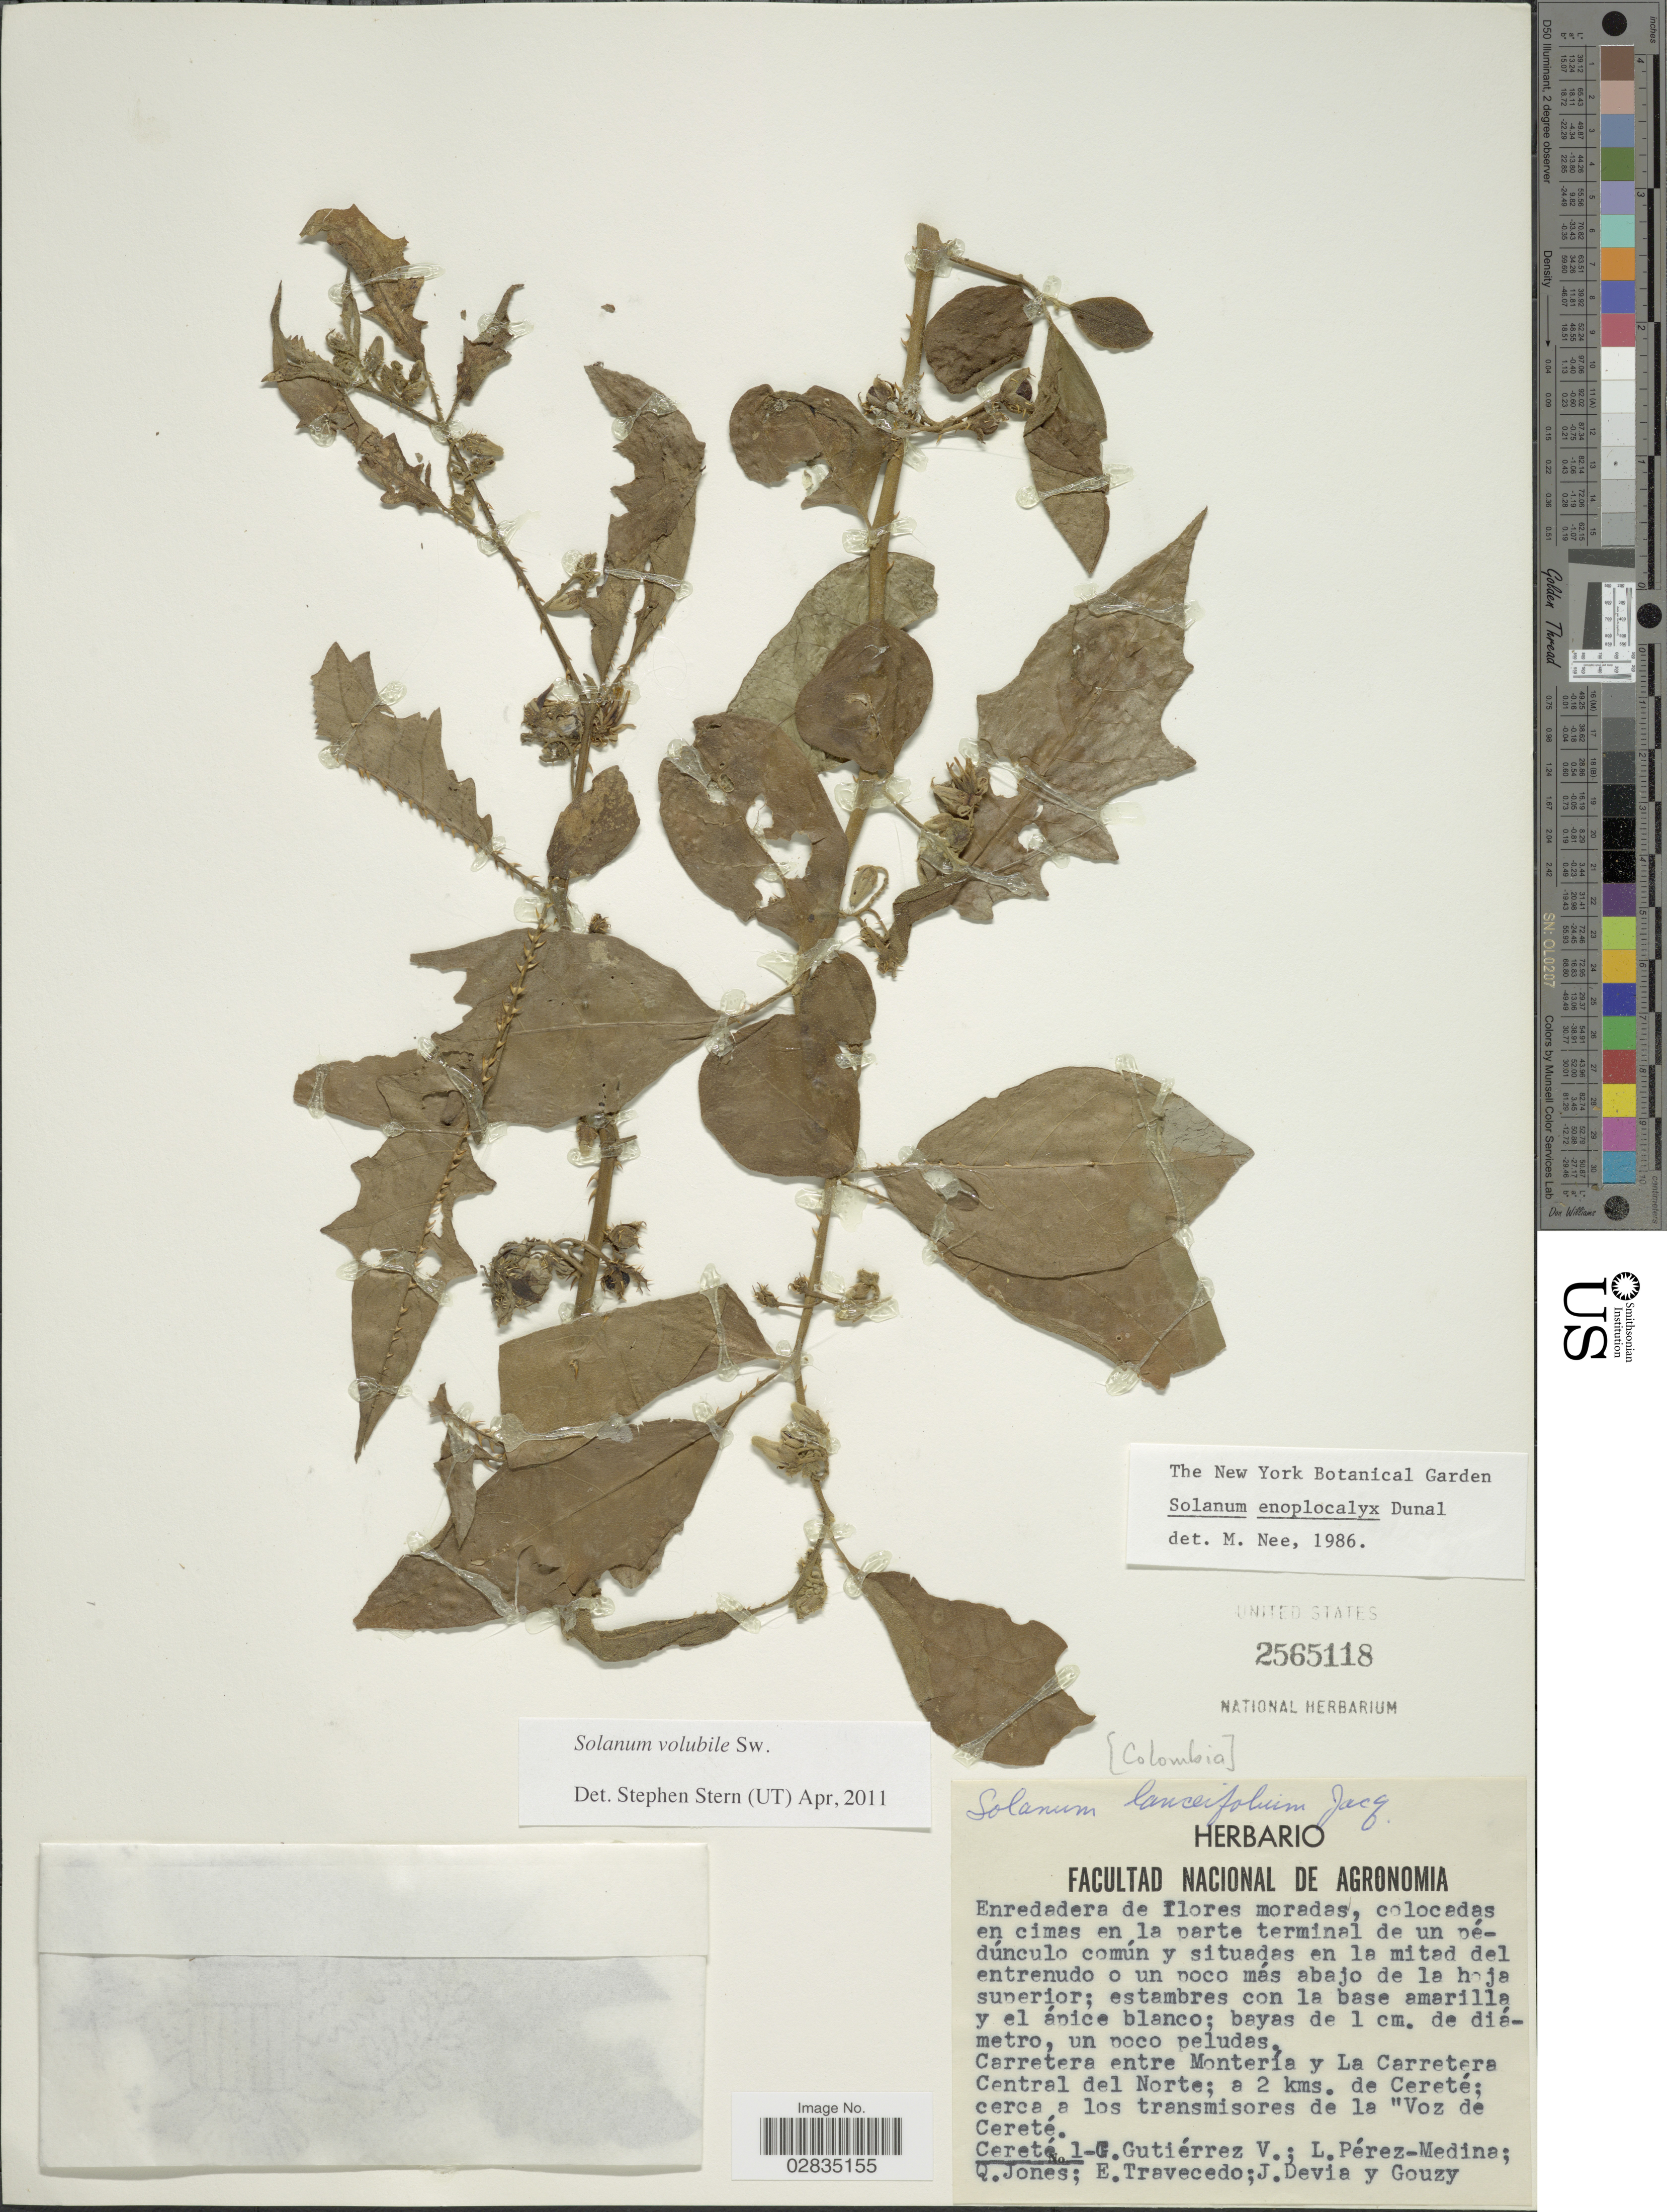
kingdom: Plantae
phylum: Tracheophyta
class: Magnoliopsida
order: Solanales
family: Solanaceae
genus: Solanum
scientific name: Solanum volubile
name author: Sw.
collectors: G. Gutiérrez V., L. Pérez-Medina, Q. Jones, E. Travecedo & et al.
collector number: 1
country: Colombia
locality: Carretera entre Montería y La Carretera Central del Norte; a 2 kms. de Cereté; cerca a los transmisores de la Voz de Cereté, Cereté.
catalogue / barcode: US 2565118